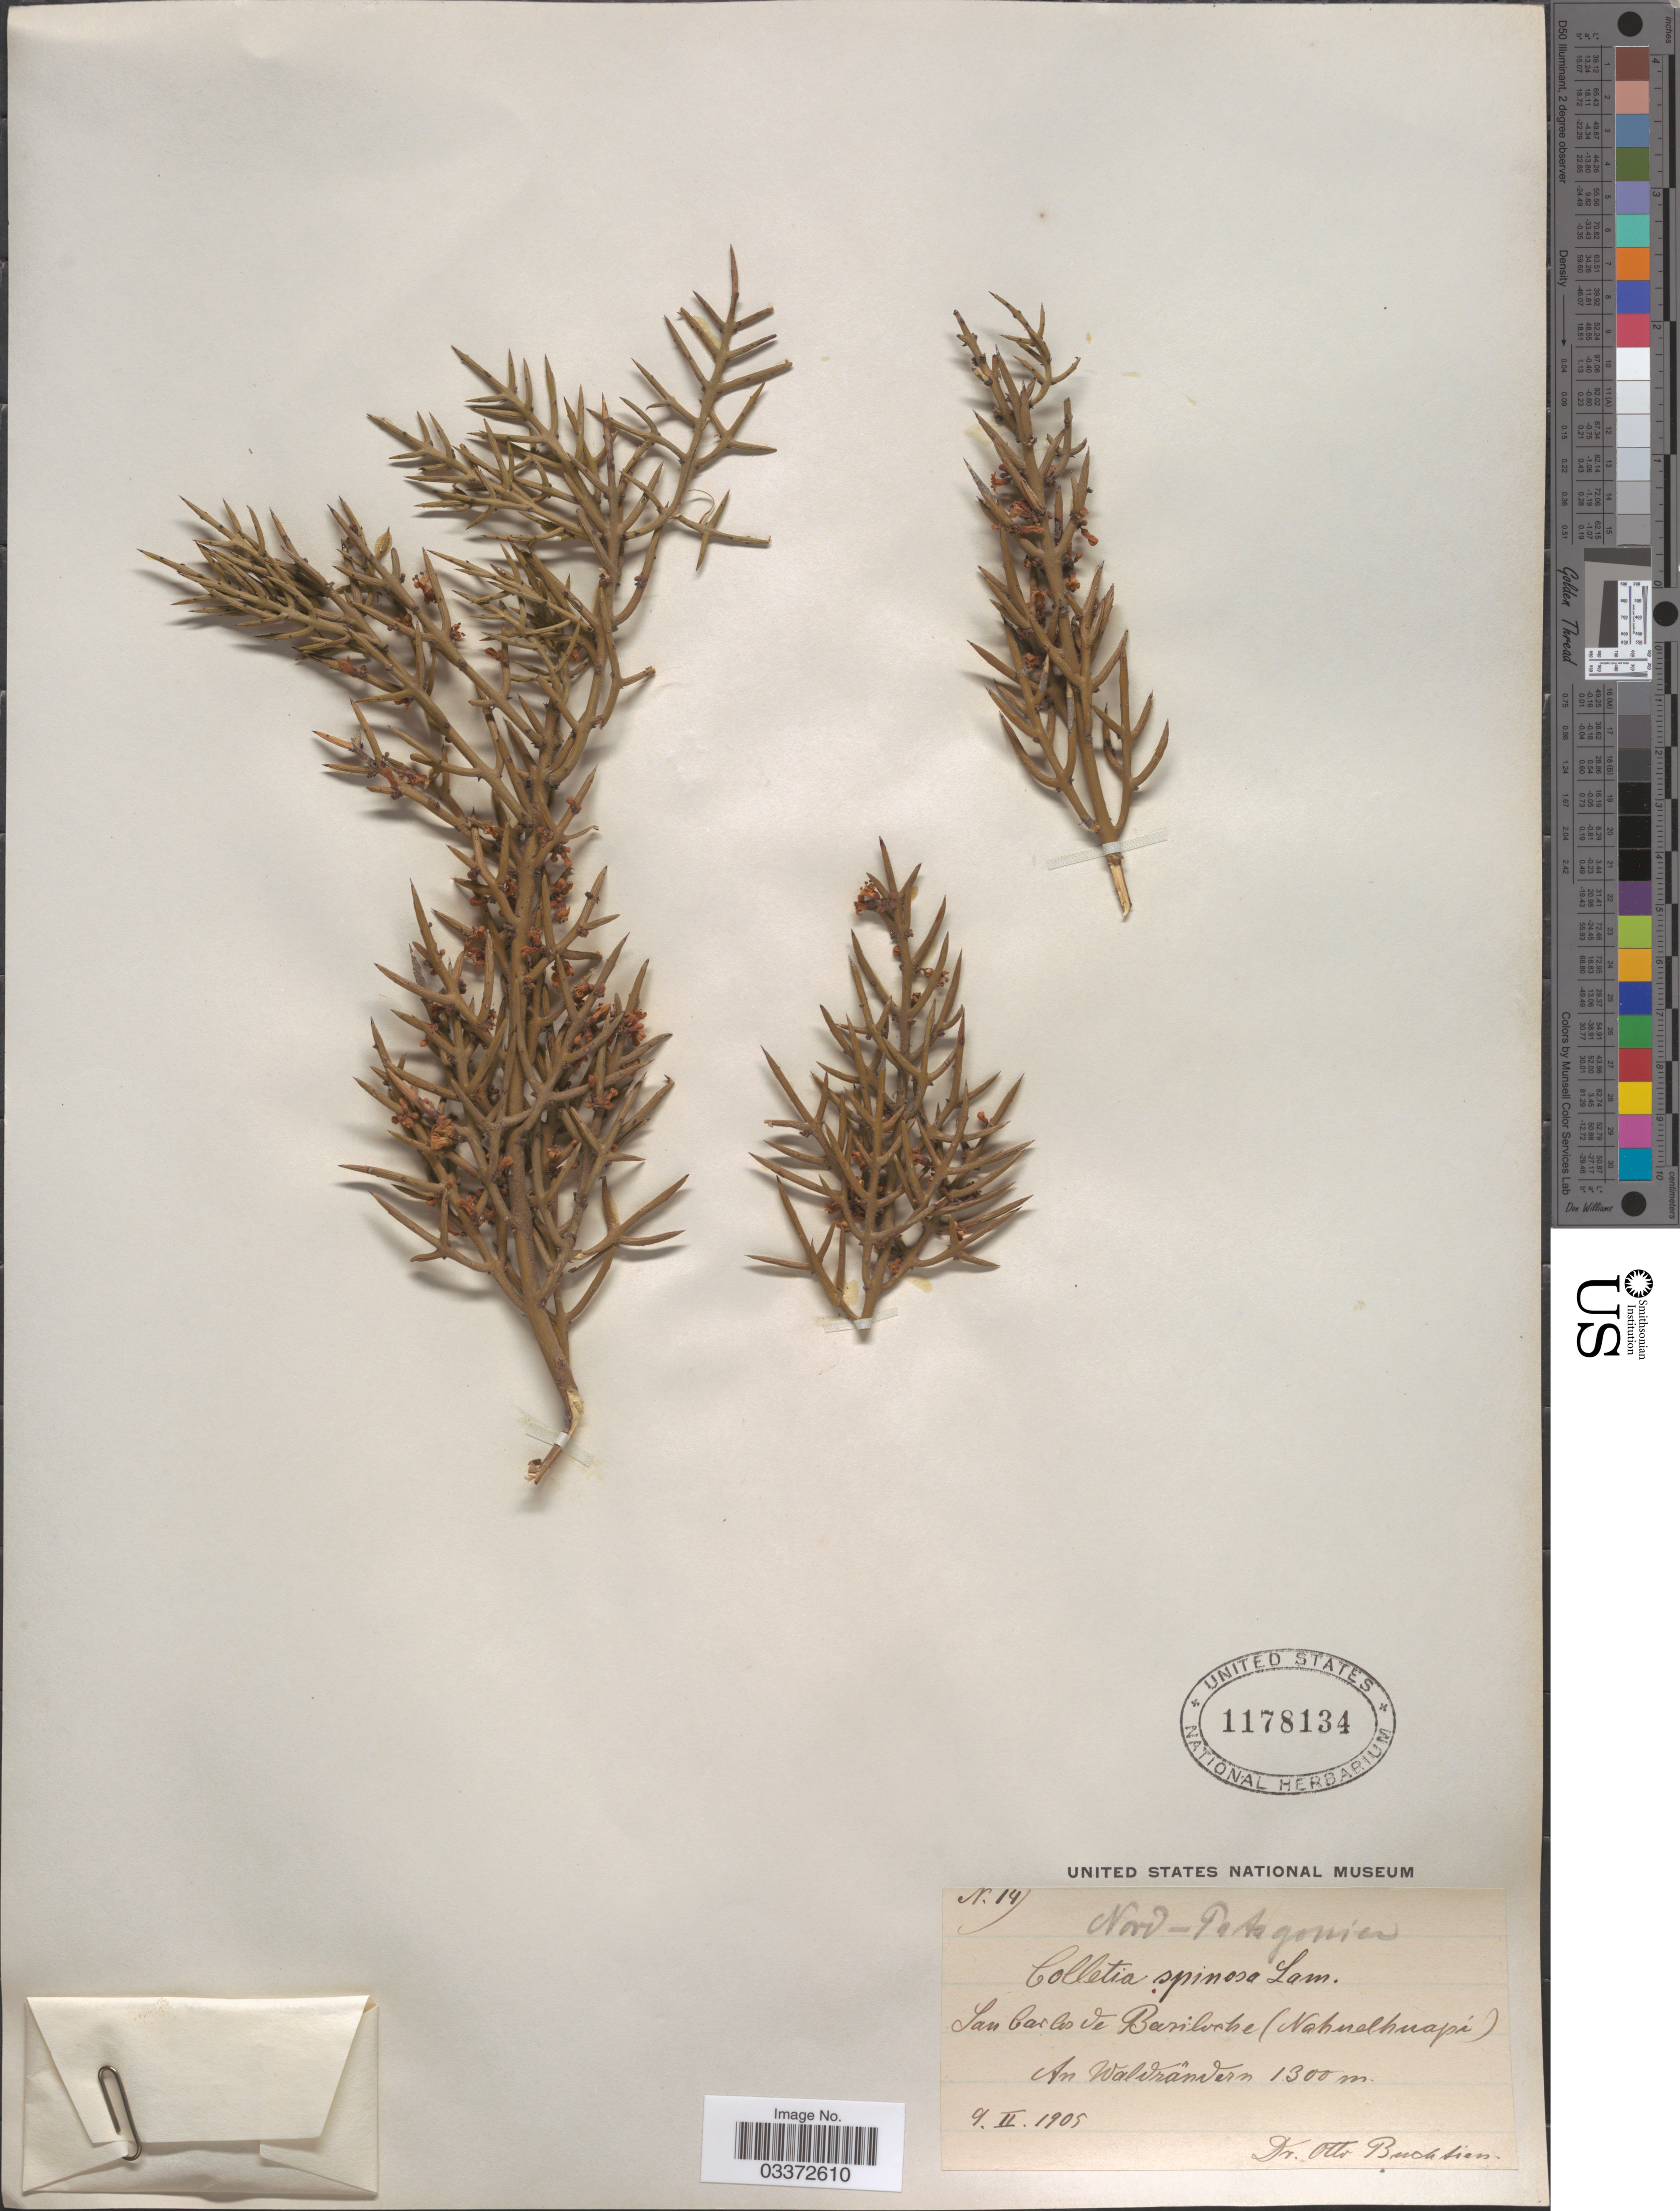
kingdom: Plantae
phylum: Tracheophyta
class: Magnoliopsida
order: Rosales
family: Rhamnaceae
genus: Colletia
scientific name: Colletia spinosa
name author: Lam.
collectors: O. Buchtien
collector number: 14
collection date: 1905-02-09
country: Argentina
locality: Nord-Patagonien. San Carlos de Bariloche (Nahuelhuapi). An Waldrändern.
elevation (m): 1300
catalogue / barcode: US 1178134